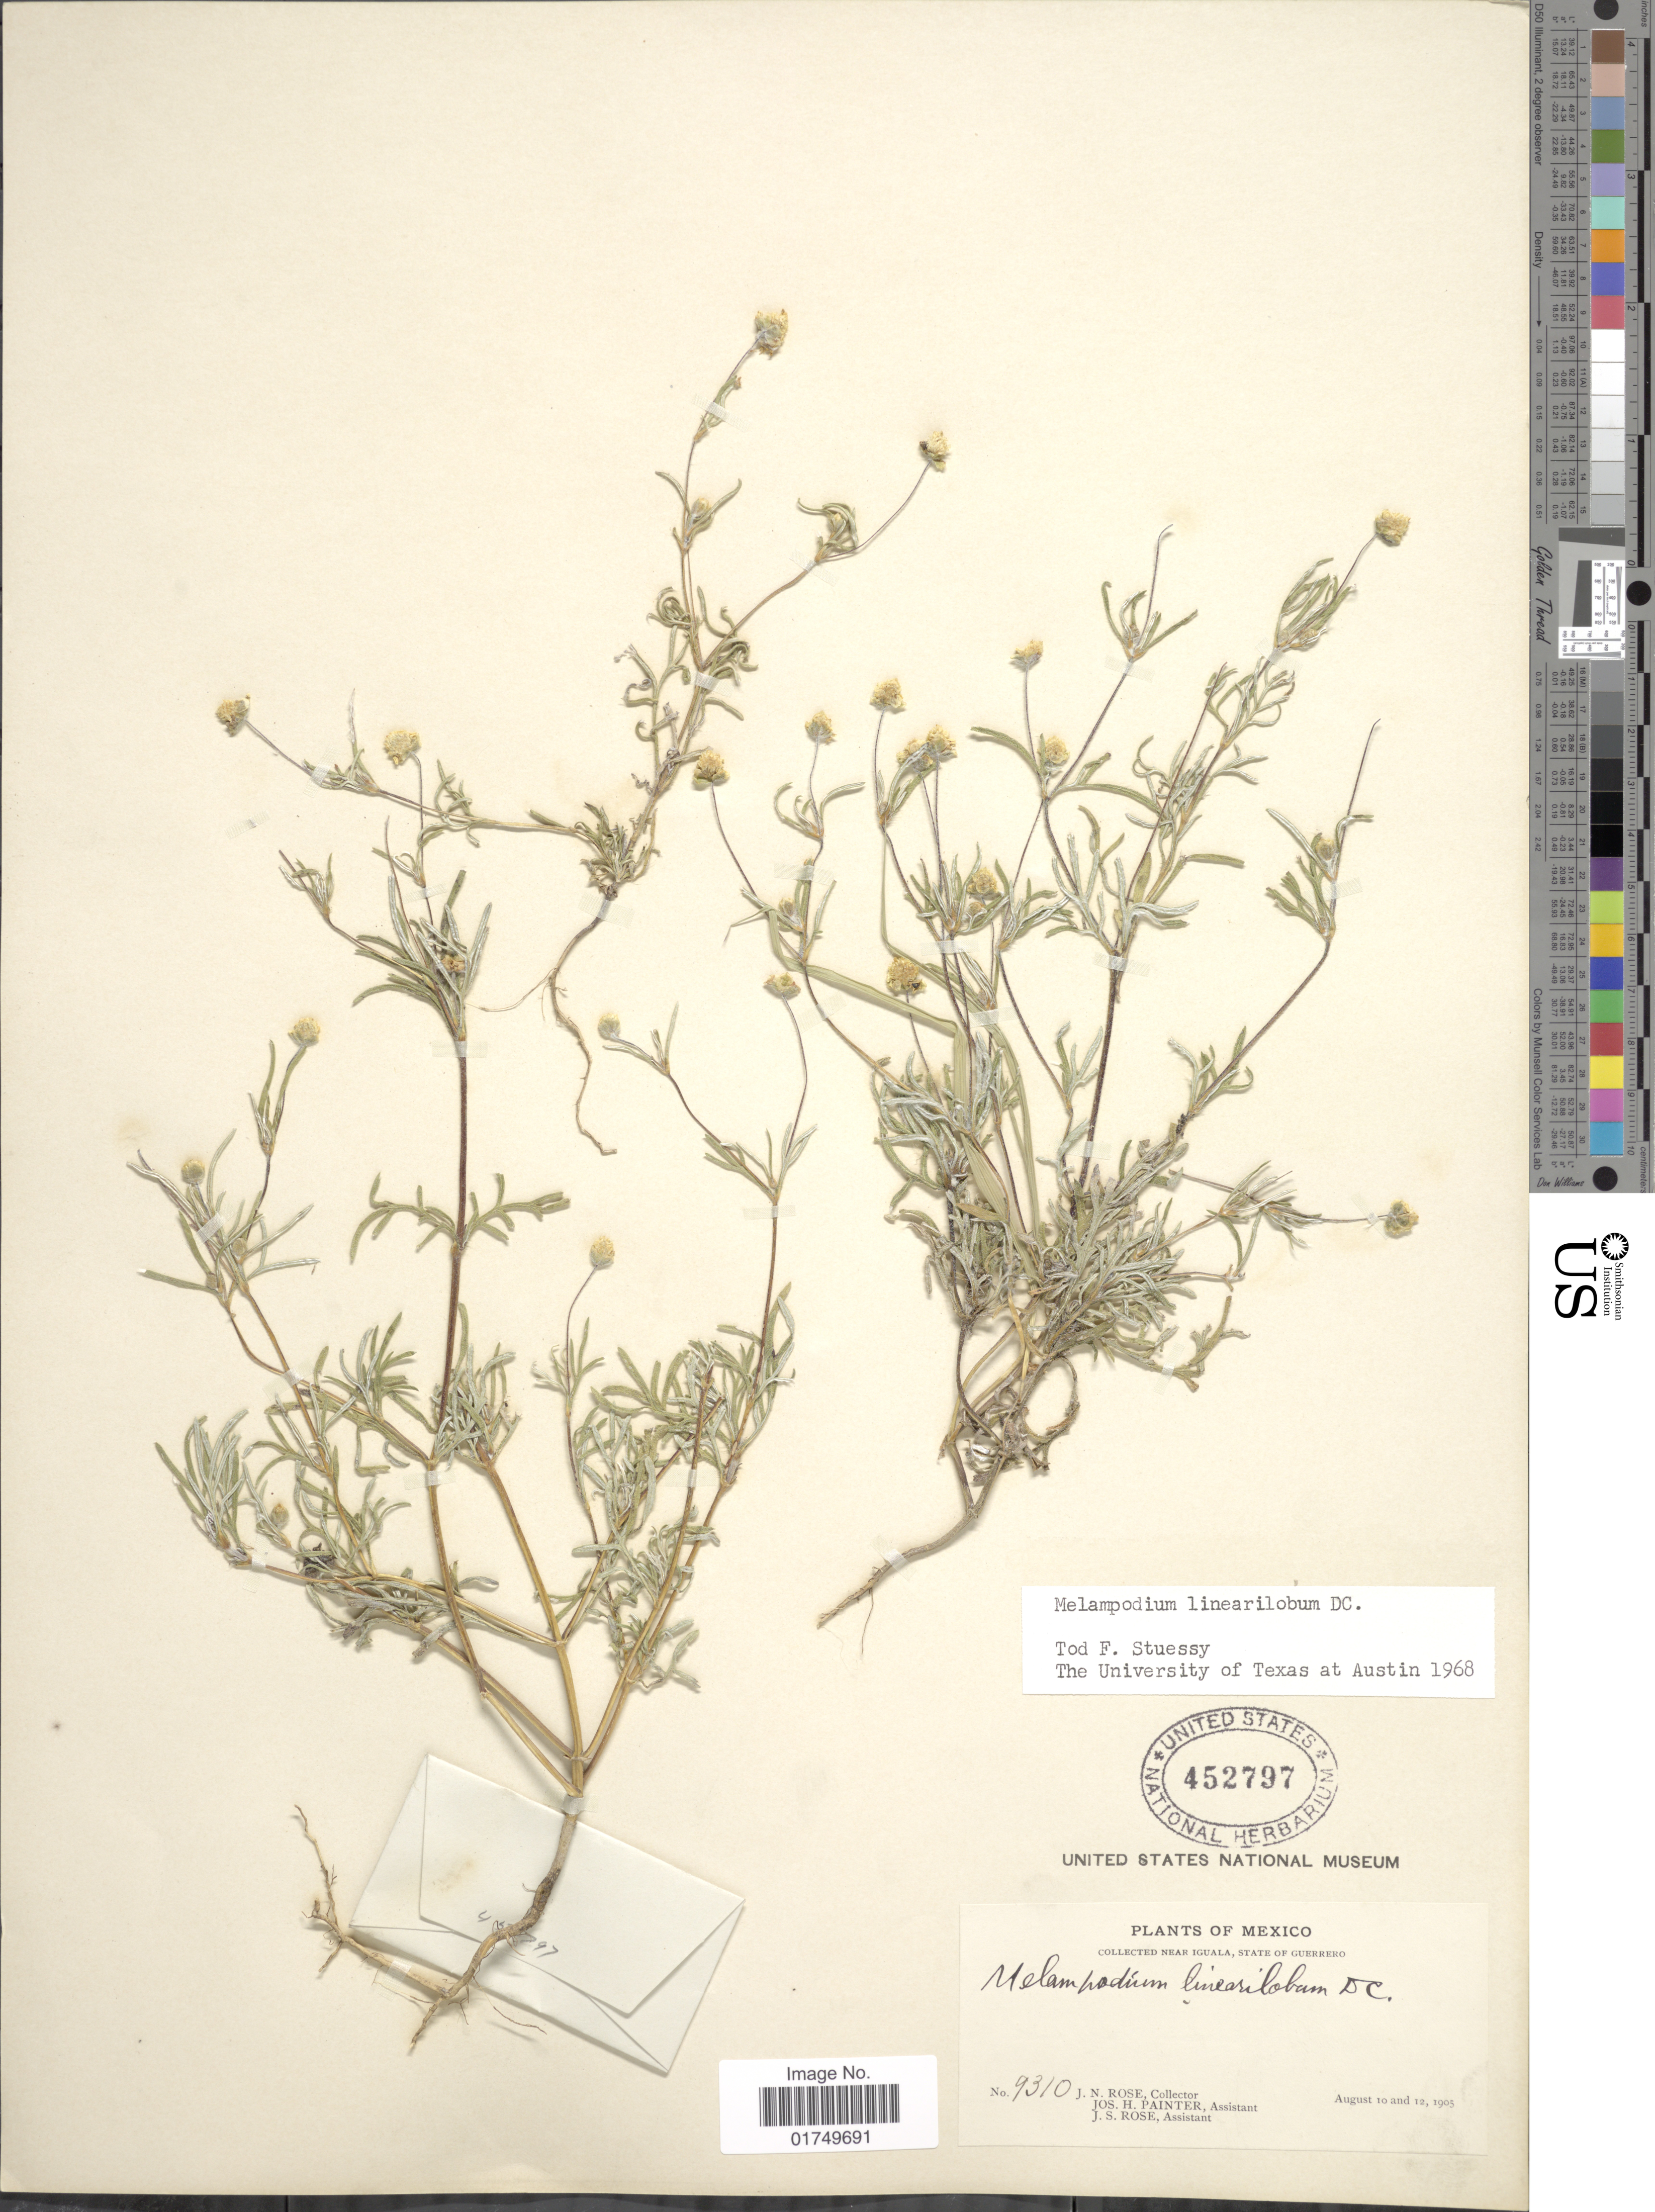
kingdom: Plantae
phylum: Tracheophyta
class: Magnoliopsida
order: Asterales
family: Asteraceae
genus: Melampodium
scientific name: Melampodium linearilobum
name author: DC.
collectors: J. N. Rose, J. H. Painter & J. S. Rose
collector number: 9310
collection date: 1905-08-10/1905-08-12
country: Mexico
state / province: Guerrero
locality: Near Iguala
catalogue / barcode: US 452797